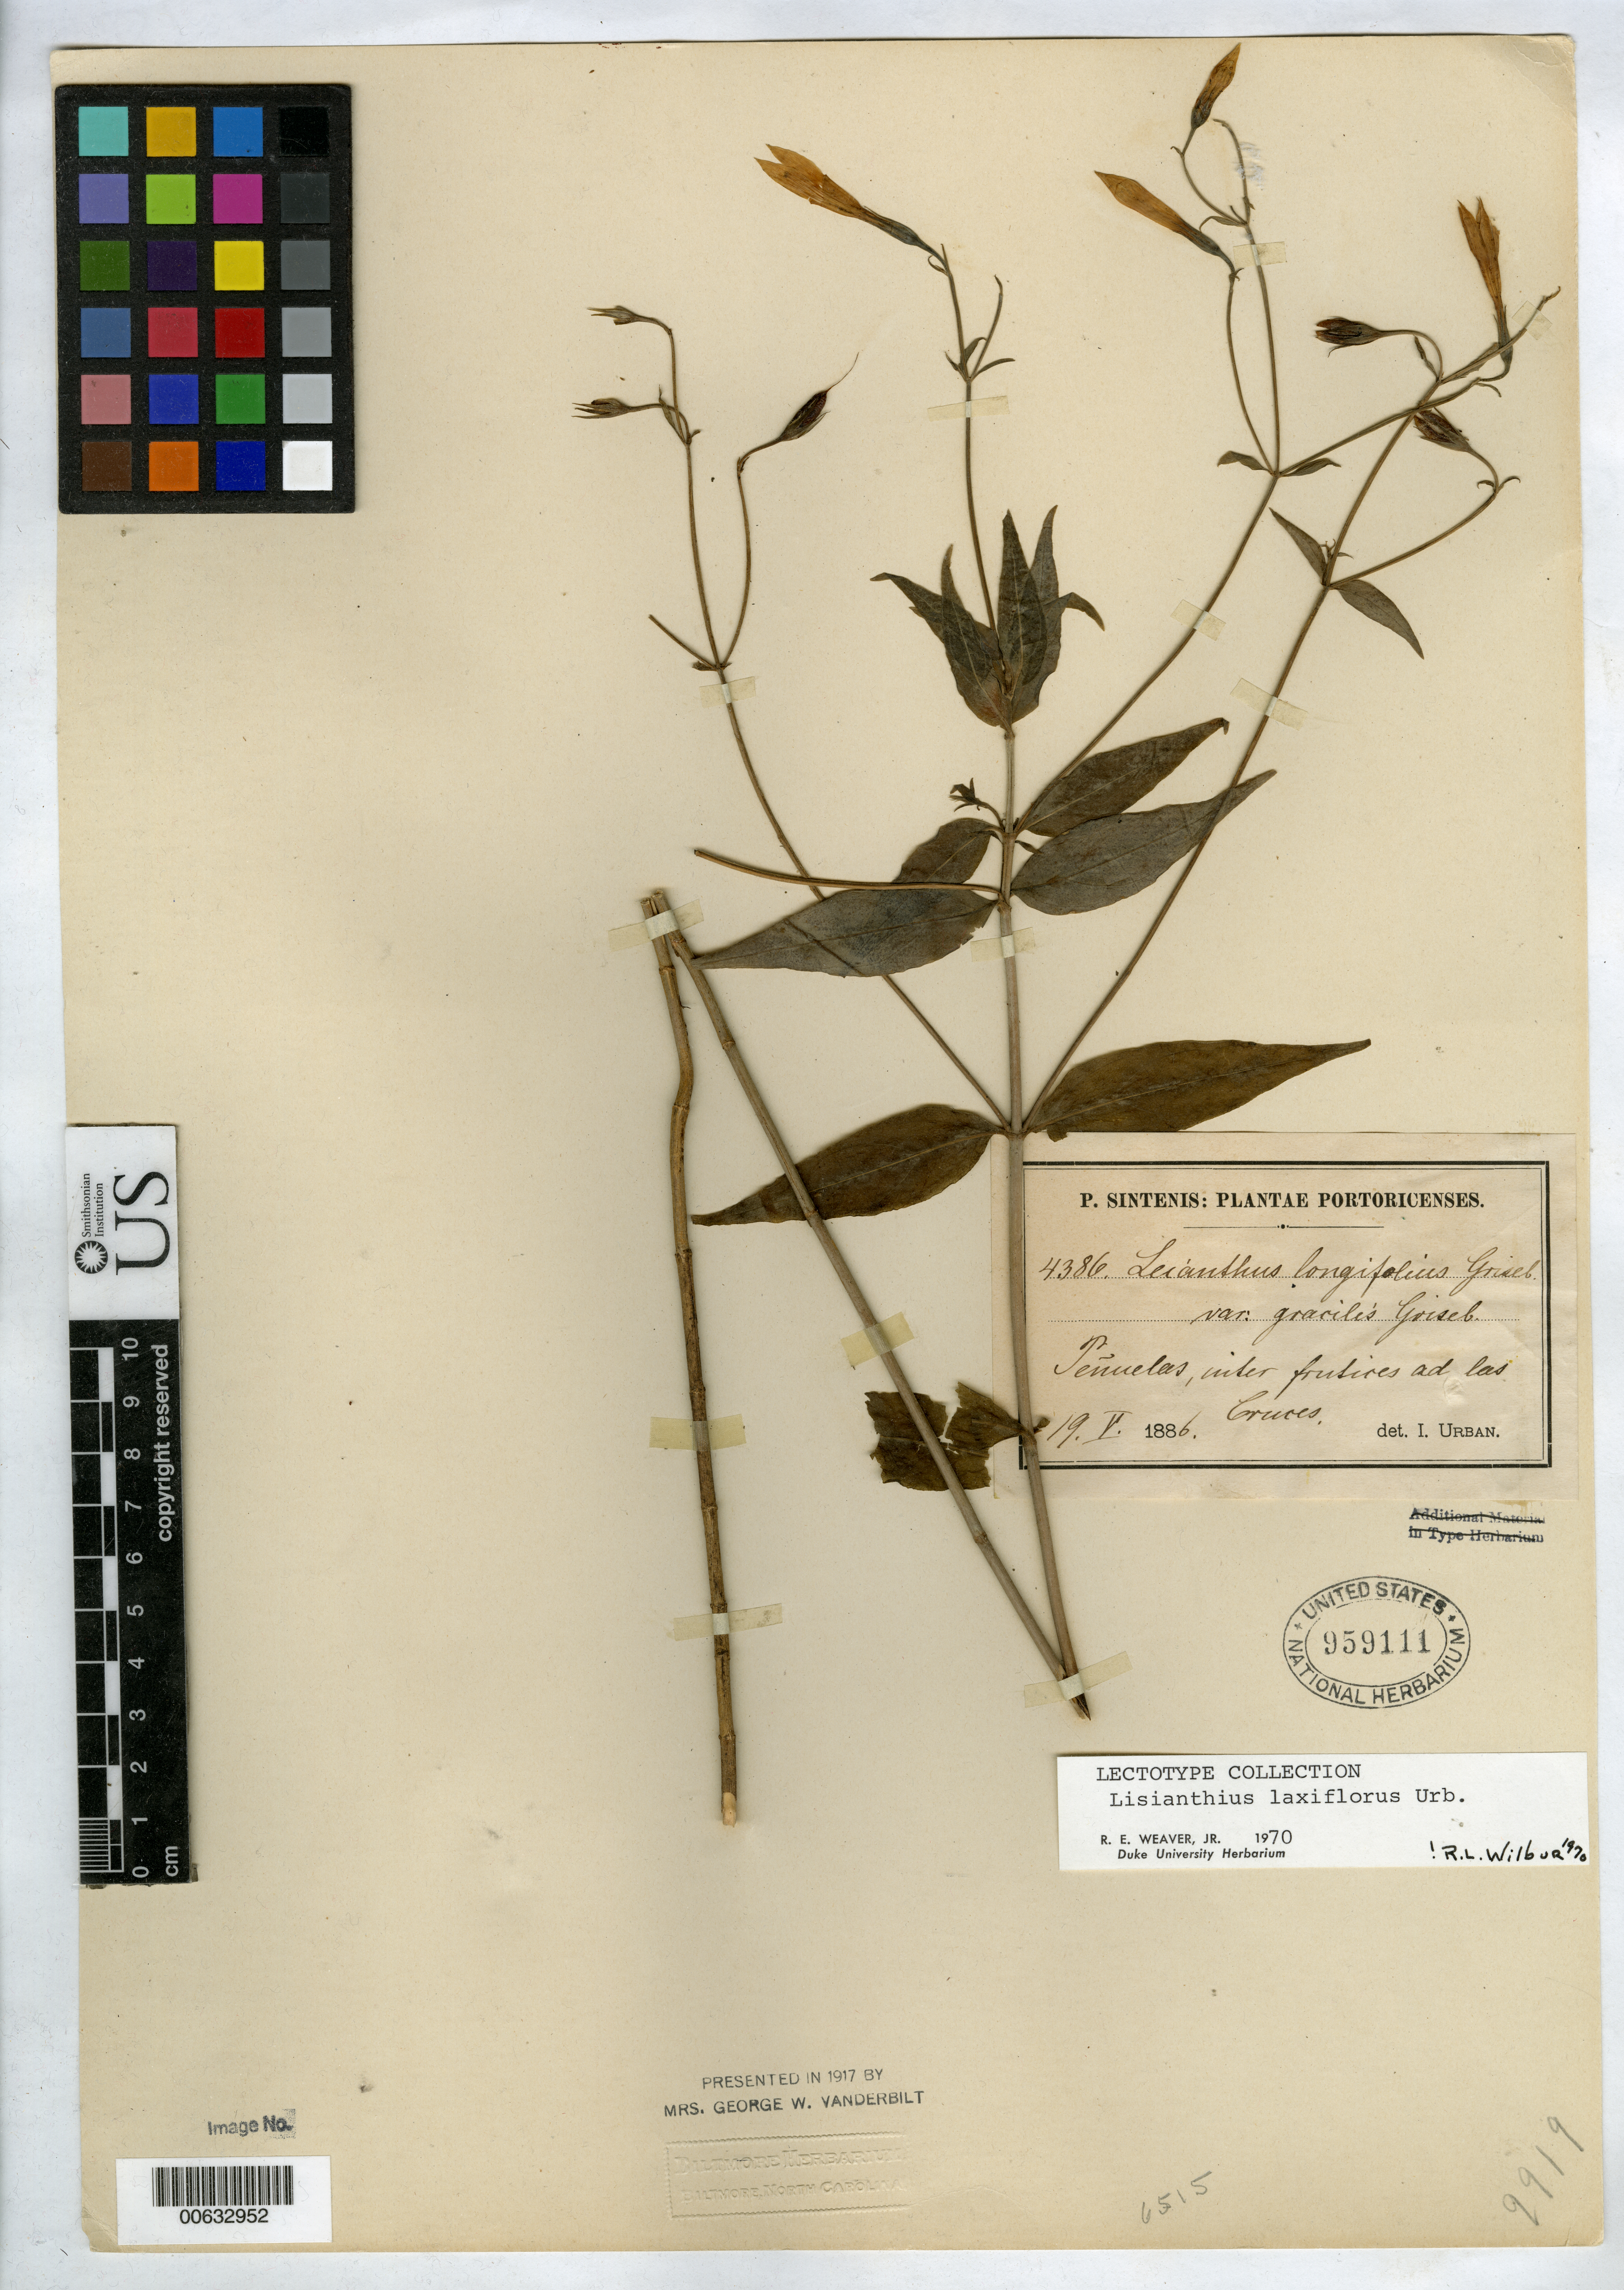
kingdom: Plantae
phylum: Tracheophyta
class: Magnoliopsida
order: Gentianales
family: Gentianaceae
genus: Lisianthius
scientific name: Lisianthius laxiflorus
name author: Urb.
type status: Isolectotype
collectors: P. Sintenis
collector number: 4386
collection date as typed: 19 Jun 1886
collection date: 1886-06-19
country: Puerto Rico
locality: Peñuelas, ad las Cruces.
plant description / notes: Published as "Lisianthus".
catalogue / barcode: US 959111